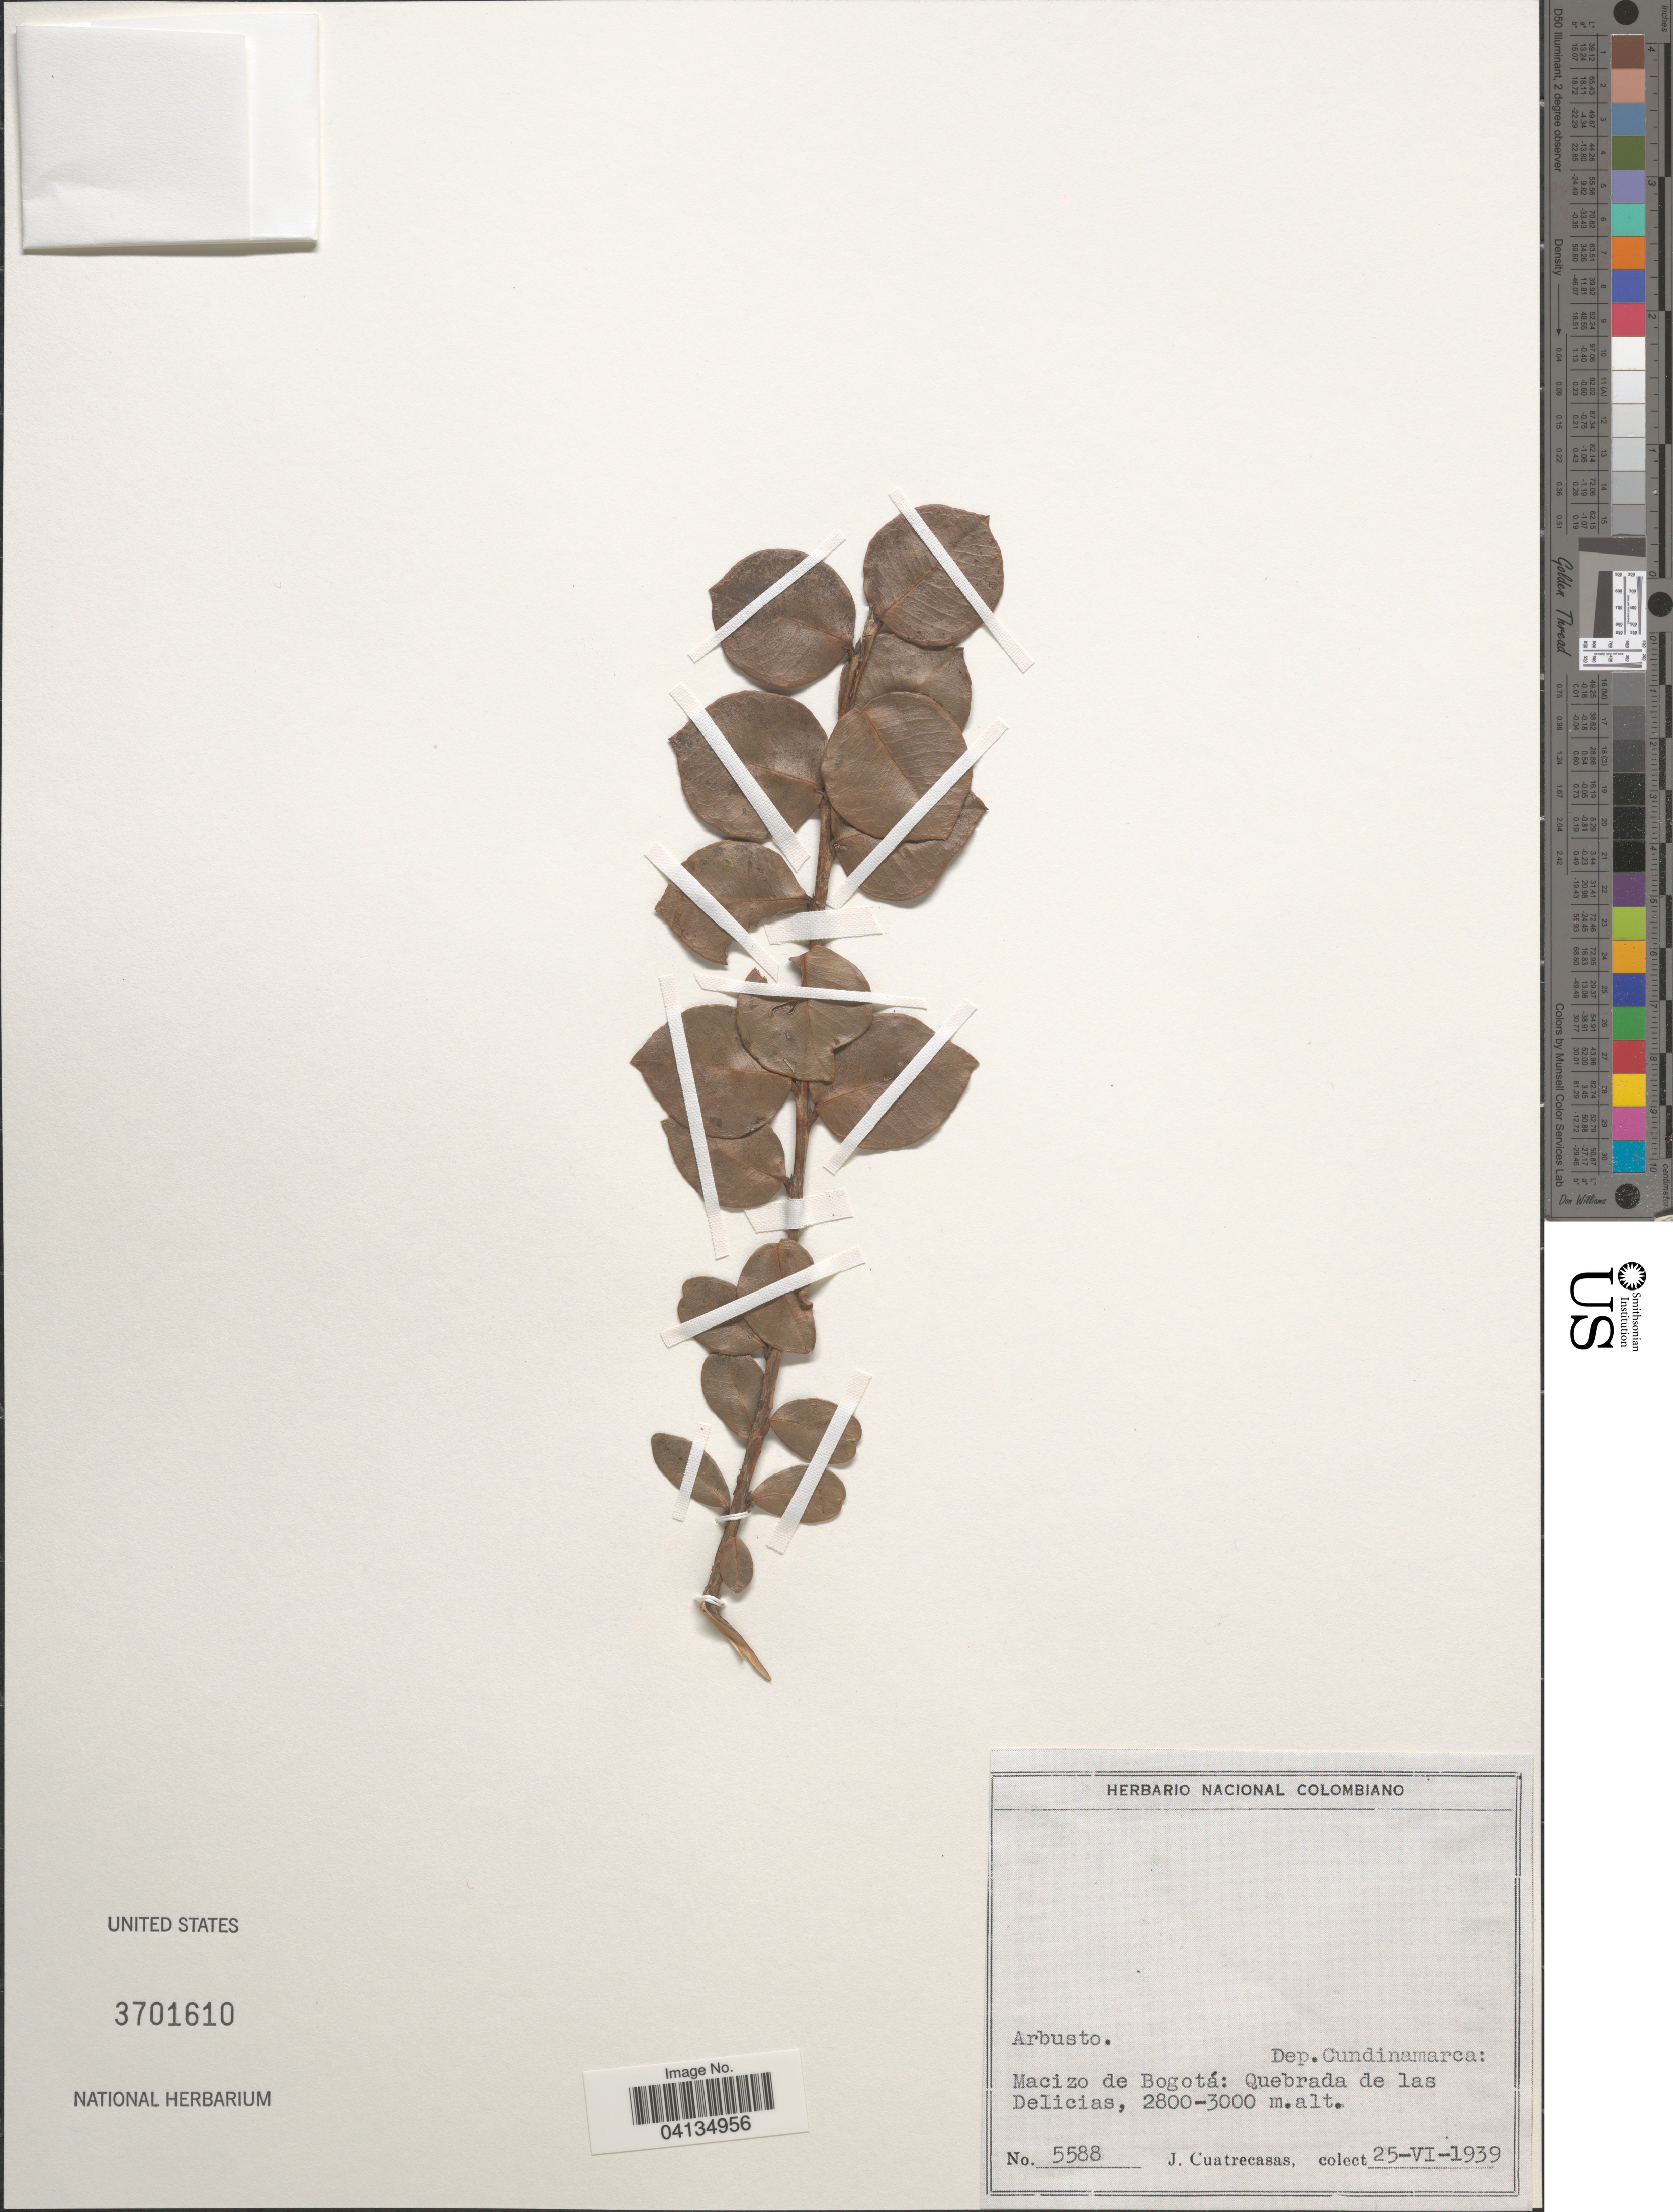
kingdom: Plantae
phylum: Tracheophyta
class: Magnoliopsida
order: Myrtales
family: Myrtaceae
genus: Myrcianthes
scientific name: Myrcianthes leucoxyla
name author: (Ortega) McVaugh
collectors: J. Cuatrecasas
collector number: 5588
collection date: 1939-06-25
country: Colombia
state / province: Cundinamarca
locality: Dep. Cundinamarca: Macizo de Bogotá: Quebrada de las Delicias.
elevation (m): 2800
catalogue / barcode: US 3701610